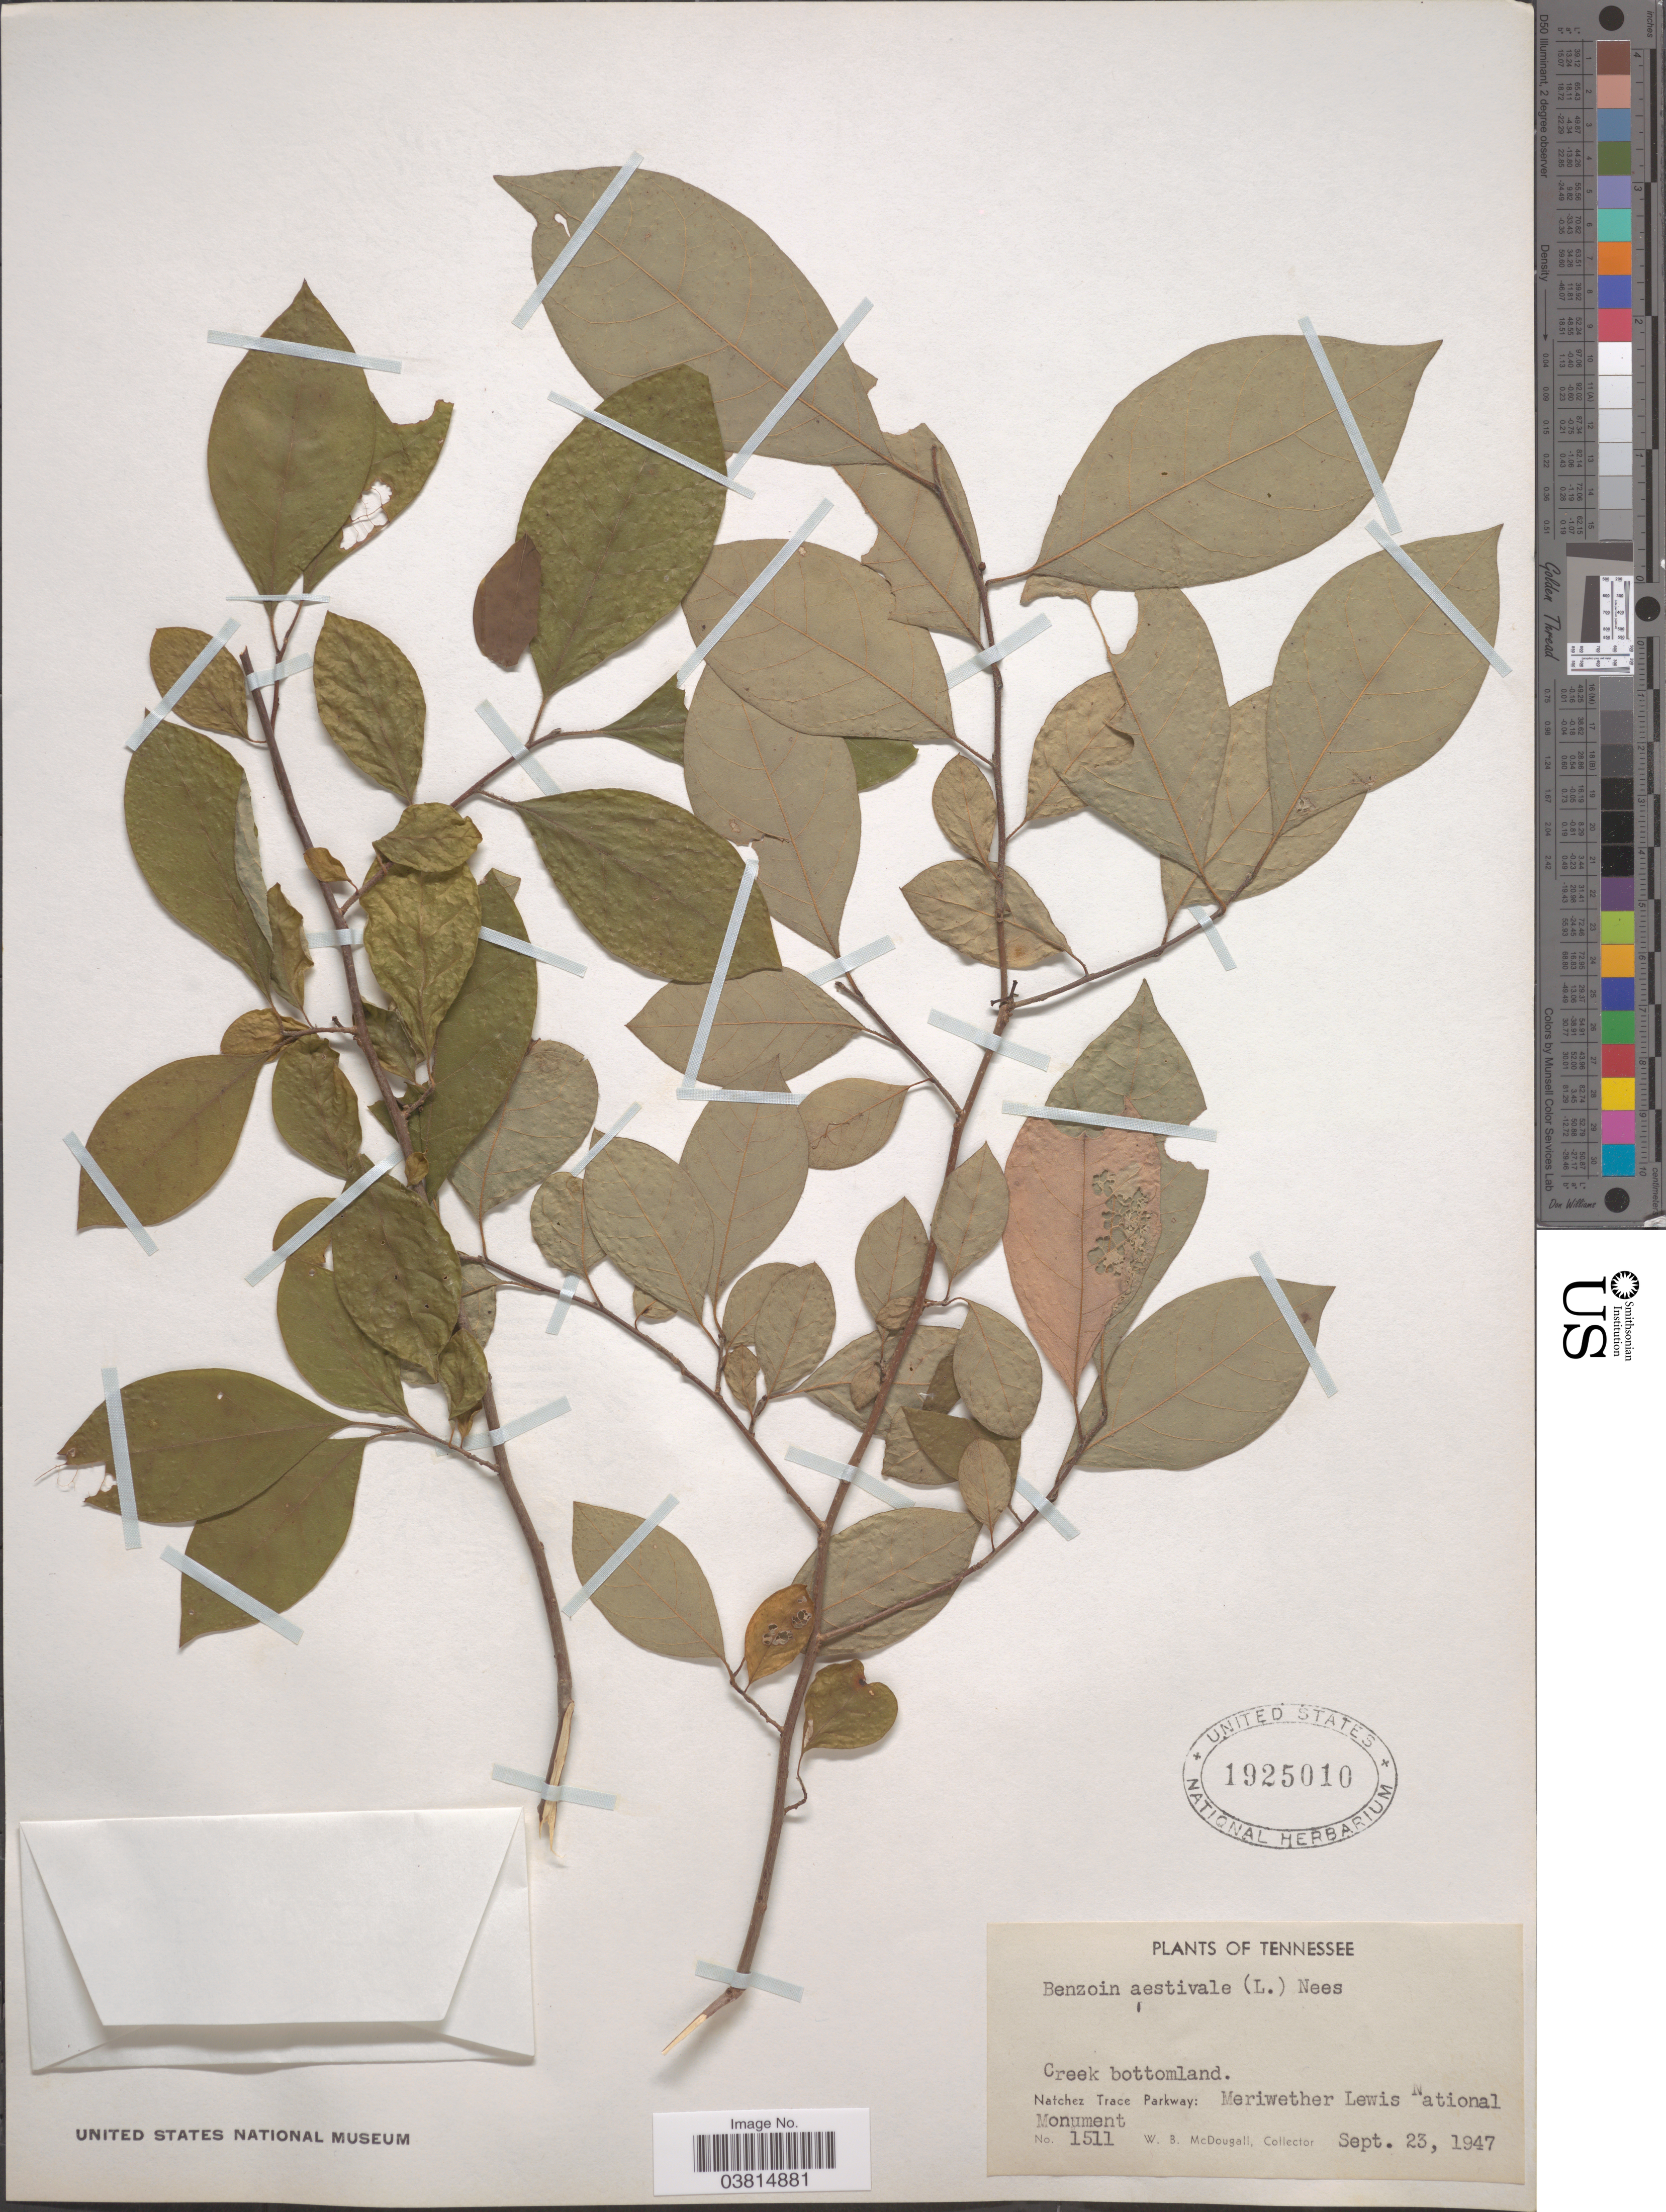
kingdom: Plantae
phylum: Tracheophyta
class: Magnoliopsida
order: Laurales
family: Lauraceae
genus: Lindera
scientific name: Lindera benzoin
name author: (L.) Blume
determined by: Strong, Mark T., (BOT), Smithsonian Institution - National Museum of Natural History (UNITED STATES)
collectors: W. B. McDougall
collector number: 1511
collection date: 1947-09-23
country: United States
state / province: Tennessee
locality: Natchez Trace Parkway: Meriwether Lewis National Monument.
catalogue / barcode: US 1925010